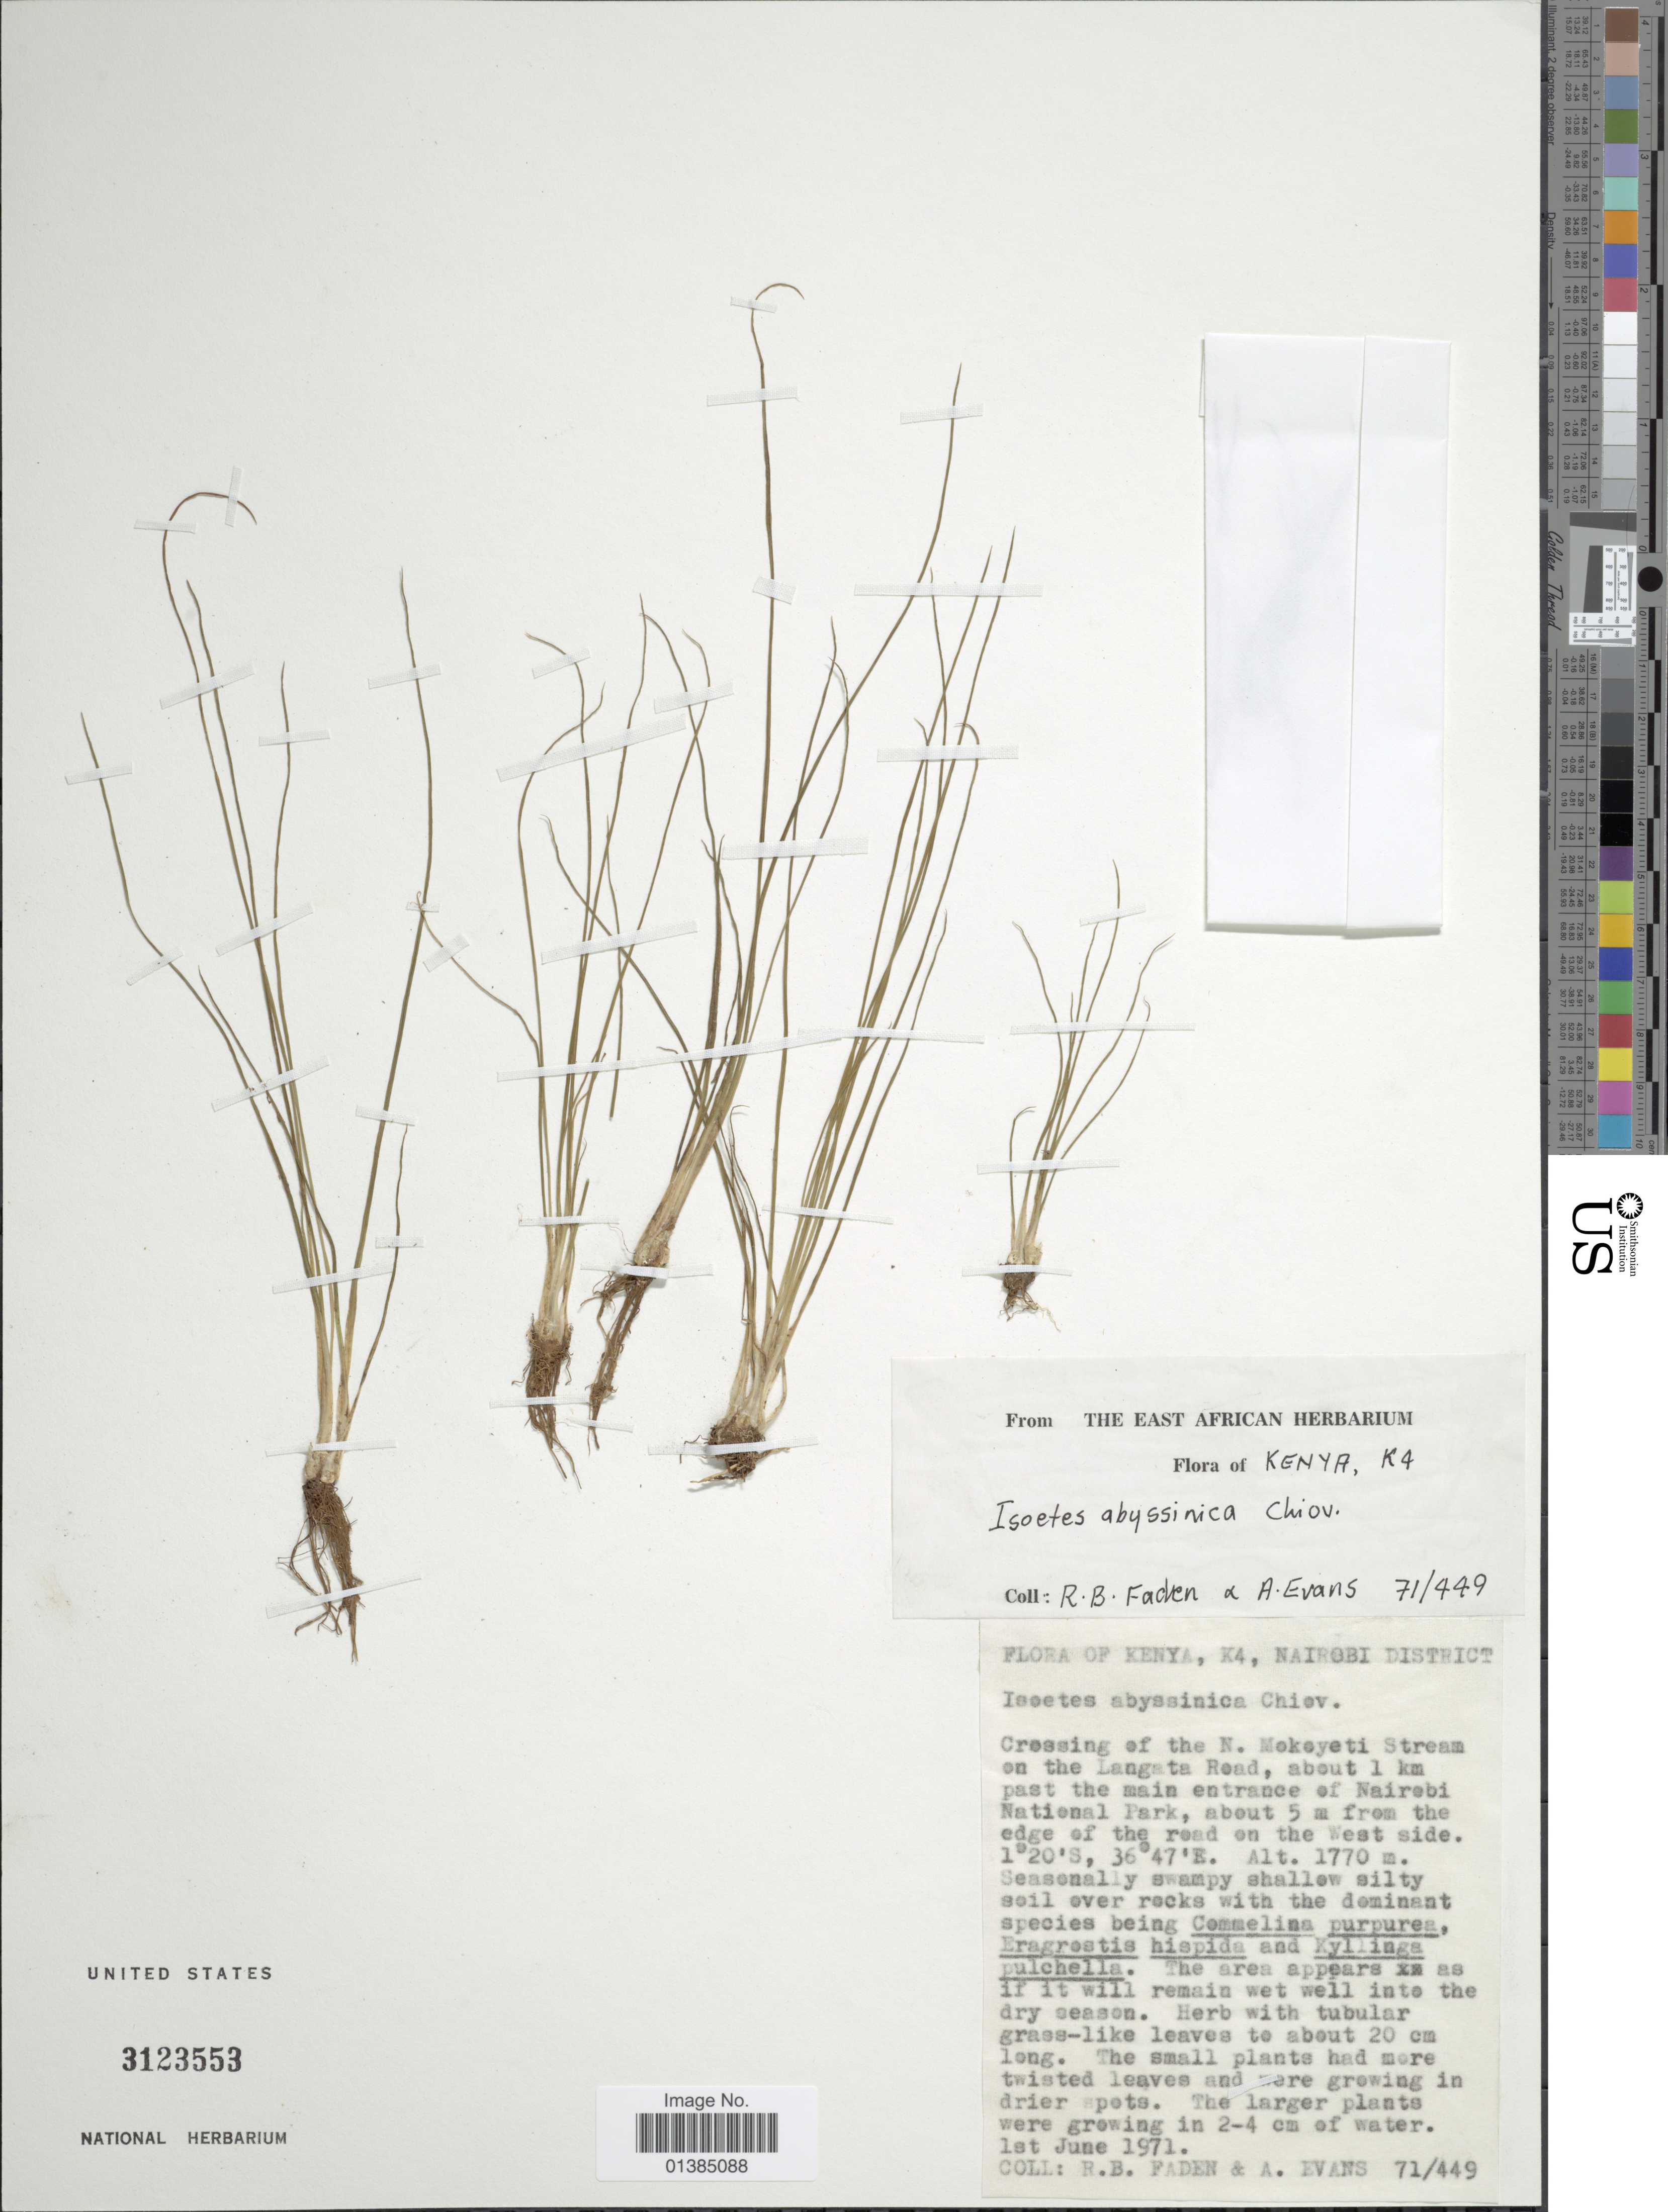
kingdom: Plantae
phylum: Tracheophyta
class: Lycopodiopsida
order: Isoetales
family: Isoetaceae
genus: Isoetes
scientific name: Isoetes abyssinica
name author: Chiov.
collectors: R. B. Faden & A. Evans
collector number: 71/449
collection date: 1971-06-01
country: Kenya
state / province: Nairobi Area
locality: Crossing of the N. Mokoyeti Stream on the Langata Road, about 1 km past the main entrance of Nairobi edge of the road on the West side.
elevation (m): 1770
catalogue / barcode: US 3123553